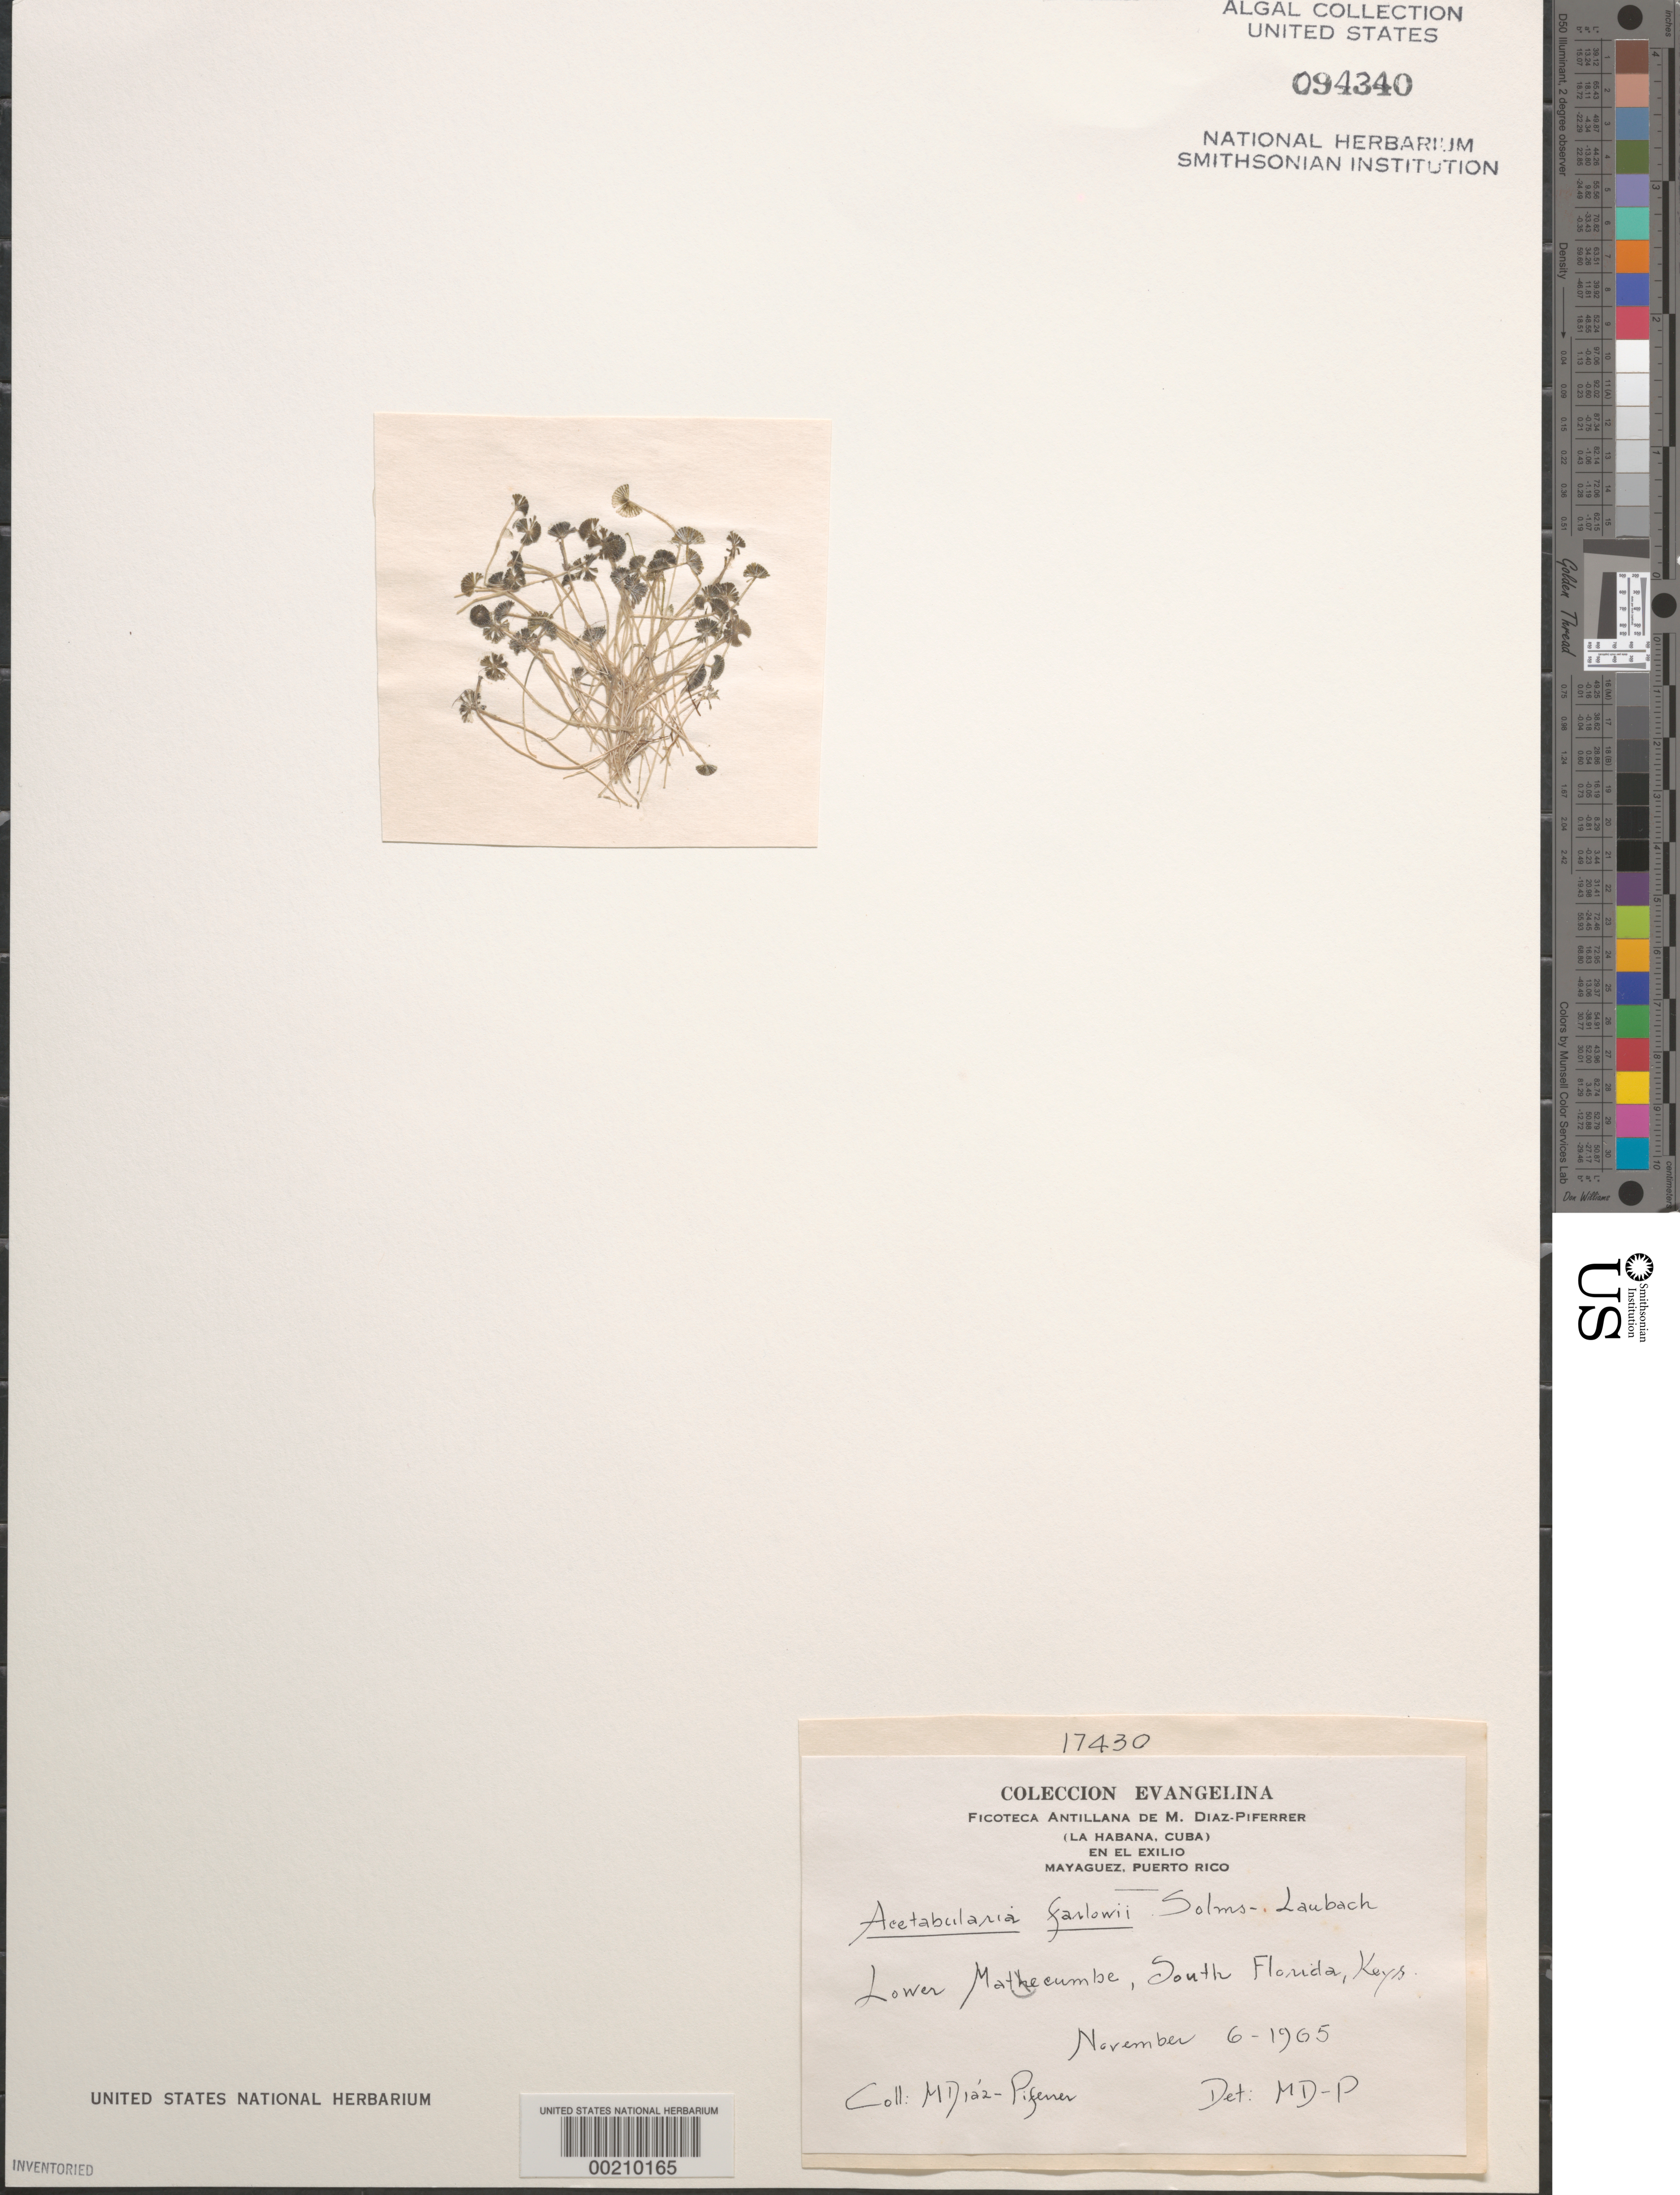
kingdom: Plantae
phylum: Chlorophyta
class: Ulvophyceae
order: Dasycladales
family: Polyphysaceae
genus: Acetabularia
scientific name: Acetabularia farlowii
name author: Solms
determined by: Diaz-Piferrer, M.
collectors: M. Diaz-Piferrer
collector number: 17430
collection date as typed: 06 Nov 1965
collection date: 1965-11-06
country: United States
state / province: Florida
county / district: Monroe County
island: Lower Matecumbe Key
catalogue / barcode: US 94340